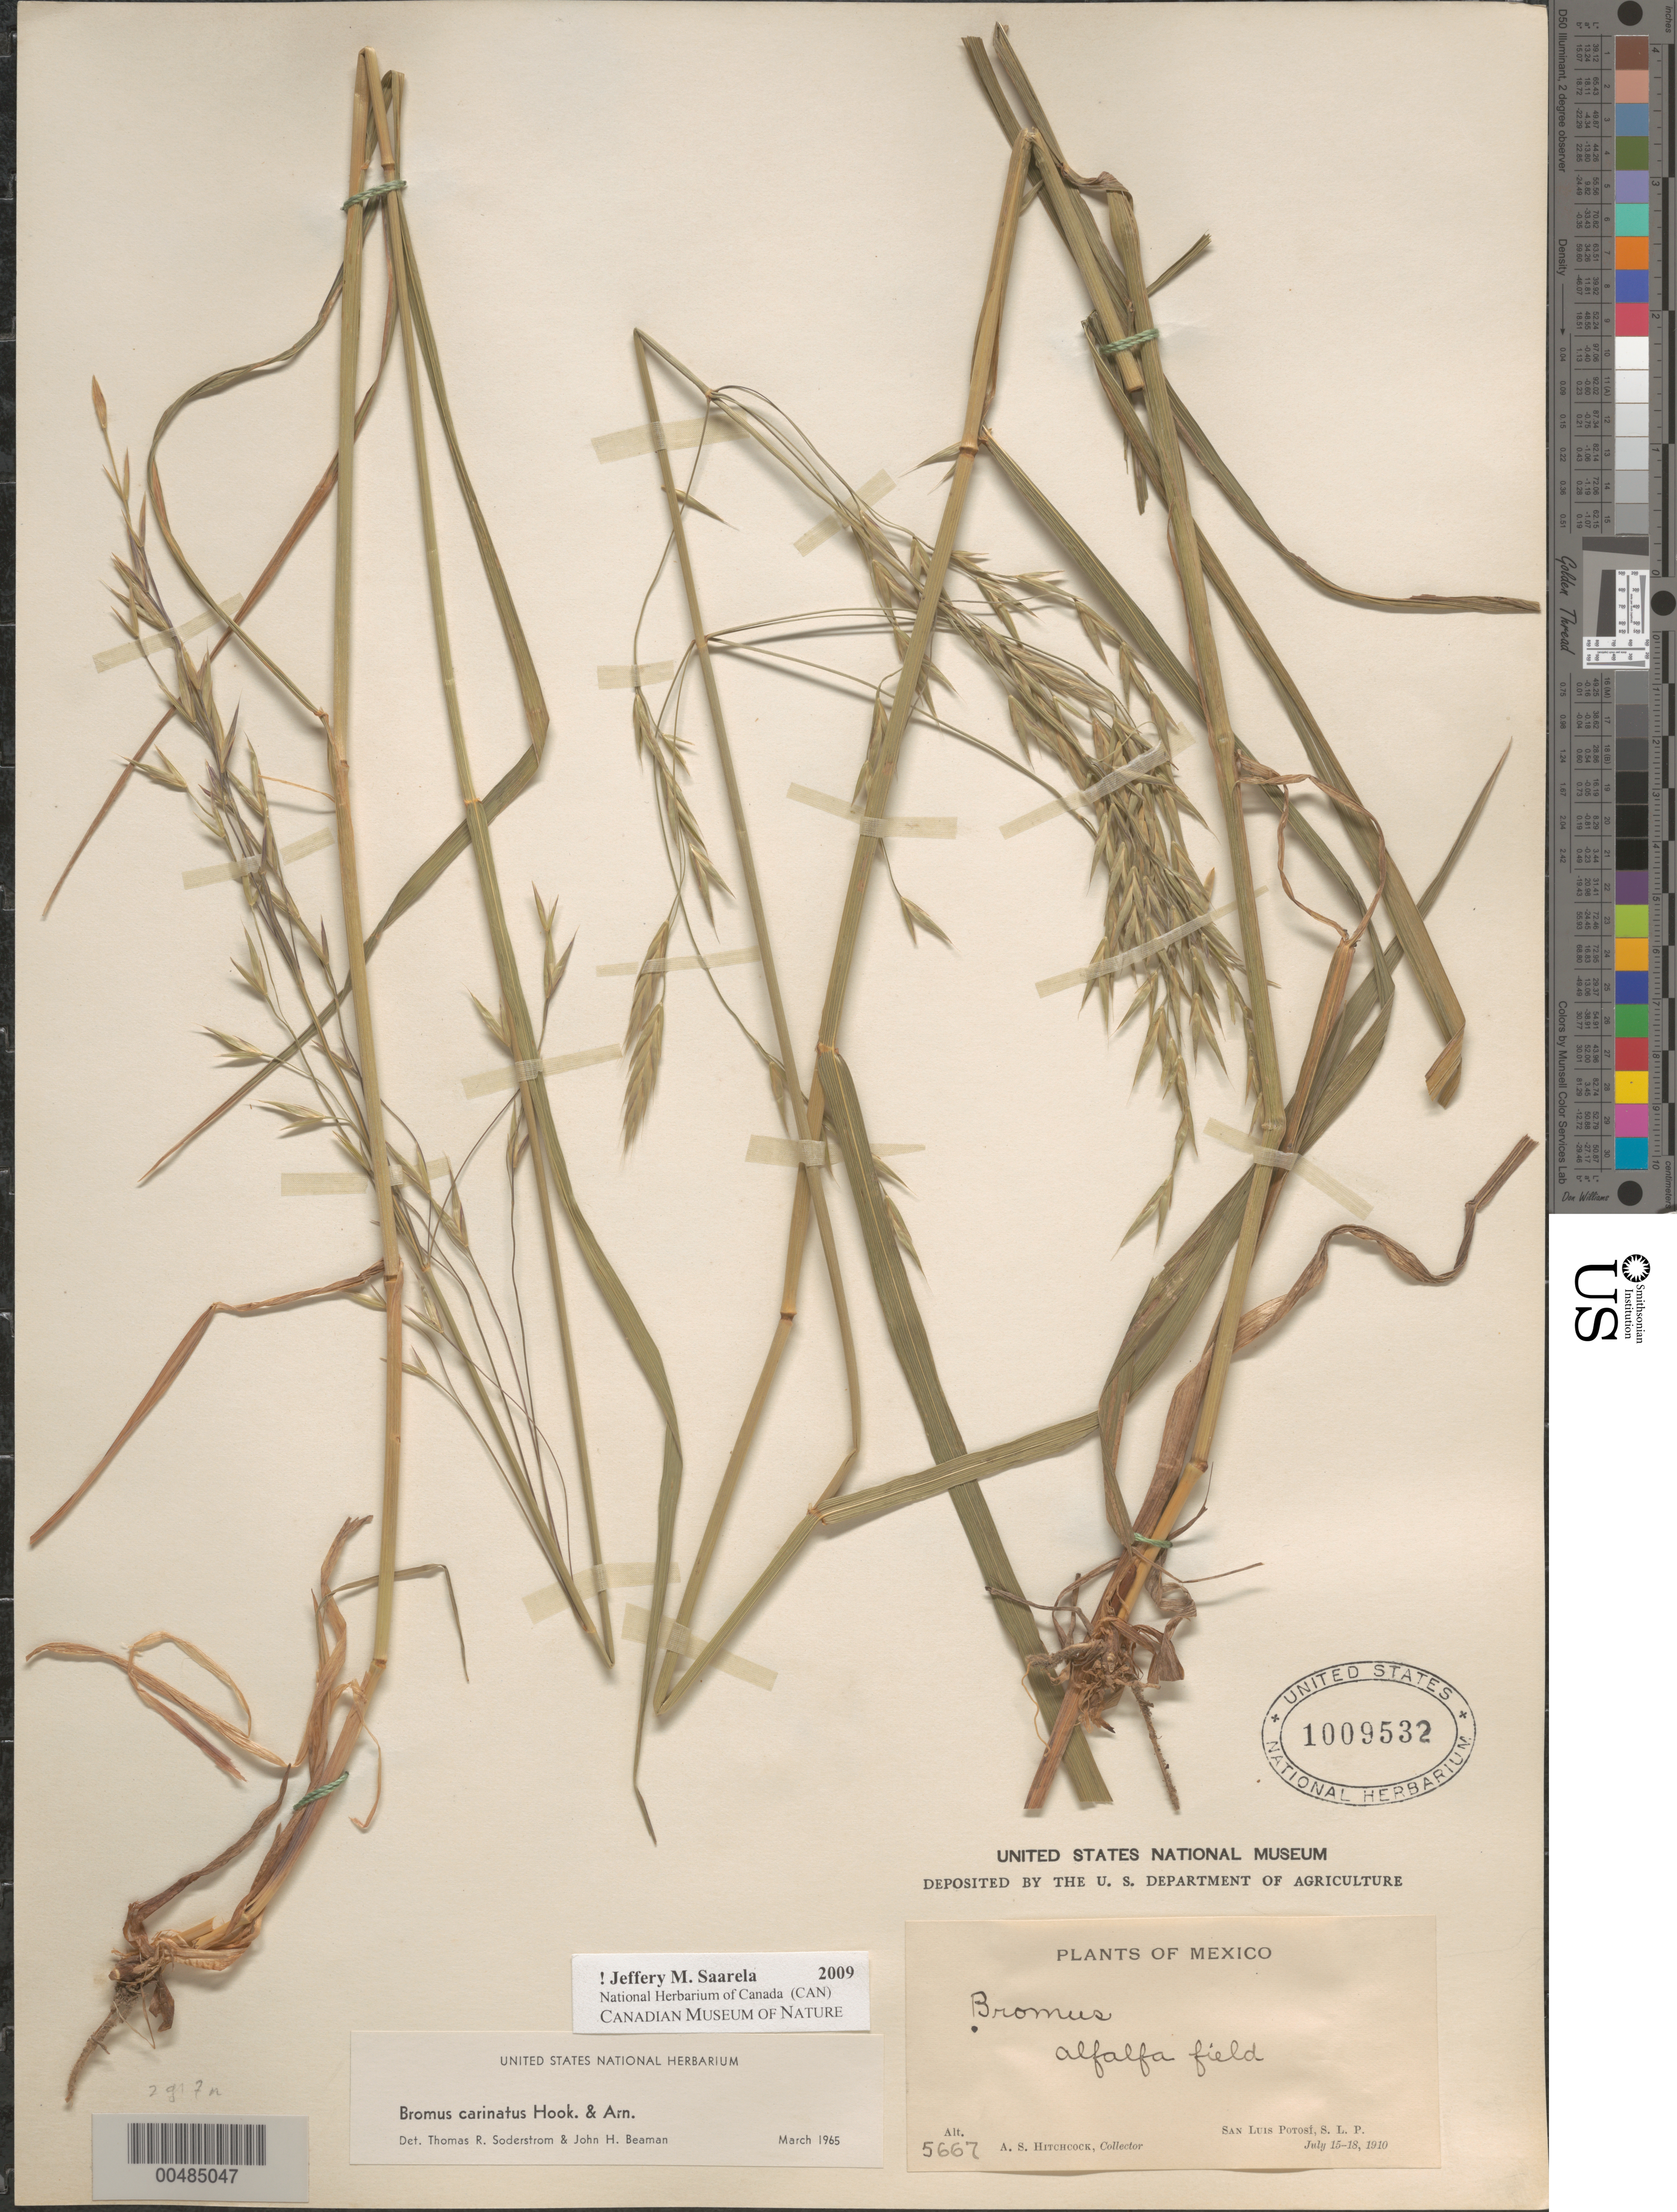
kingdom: Plantae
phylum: Tracheophyta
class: Liliopsida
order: Poales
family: Poaceae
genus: Bromus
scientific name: Bromus carinatus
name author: Hook. & Arn.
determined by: Soderstrom, T. R.; Beaman, J. H.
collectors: A. S. Hitchcock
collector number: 5667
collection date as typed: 15 Jul 1910 to 18 Jul 1910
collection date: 1910-07-15/1910-07-18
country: Mexico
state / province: San Luis Potosi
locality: San Luis Potosi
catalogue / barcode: US 1009532